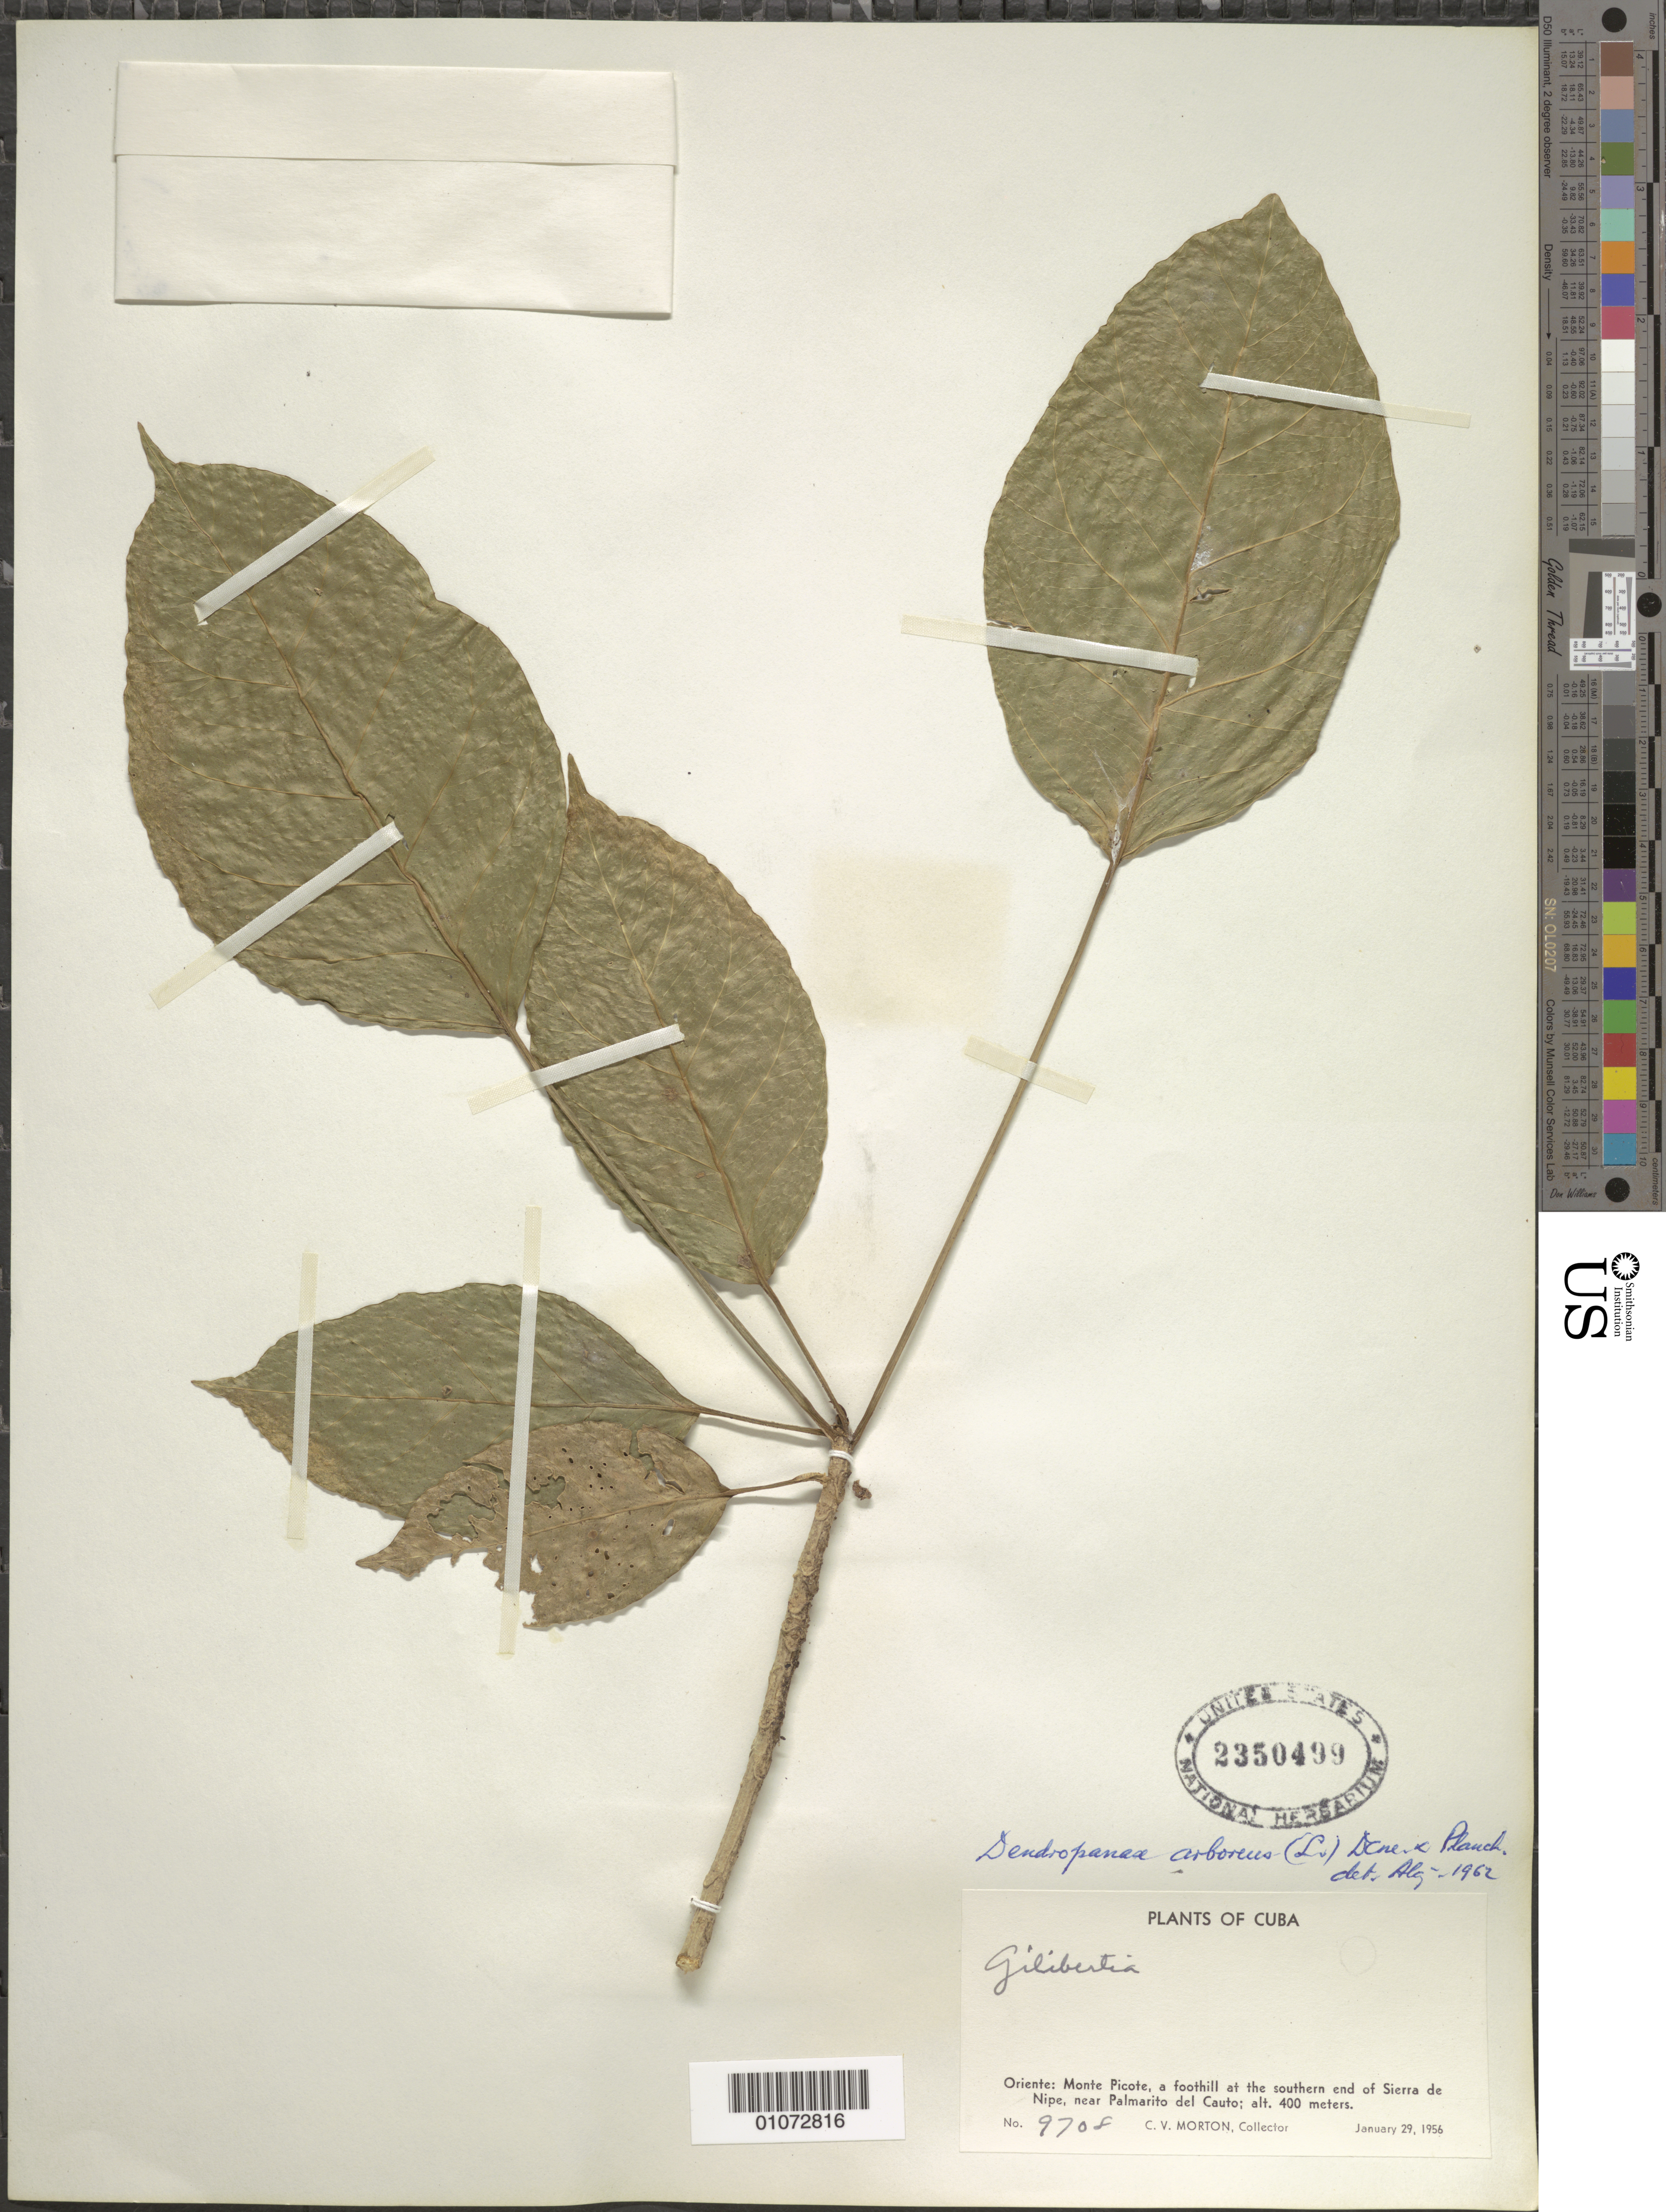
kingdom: Plantae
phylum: Tracheophyta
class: Magnoliopsida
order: Apiales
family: Araliaceae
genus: Dendropanax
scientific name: Dendropanax arboreus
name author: (L.) Decne. & Planch.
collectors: C. V. Morton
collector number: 9708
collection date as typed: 29 Jan 1956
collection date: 1956-01-29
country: Cuba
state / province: Holguín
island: Cuba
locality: Monte Picote, a foothill at the southern end of Sierra de Nipe, near Palmarito del Cauto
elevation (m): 400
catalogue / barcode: US 2350499